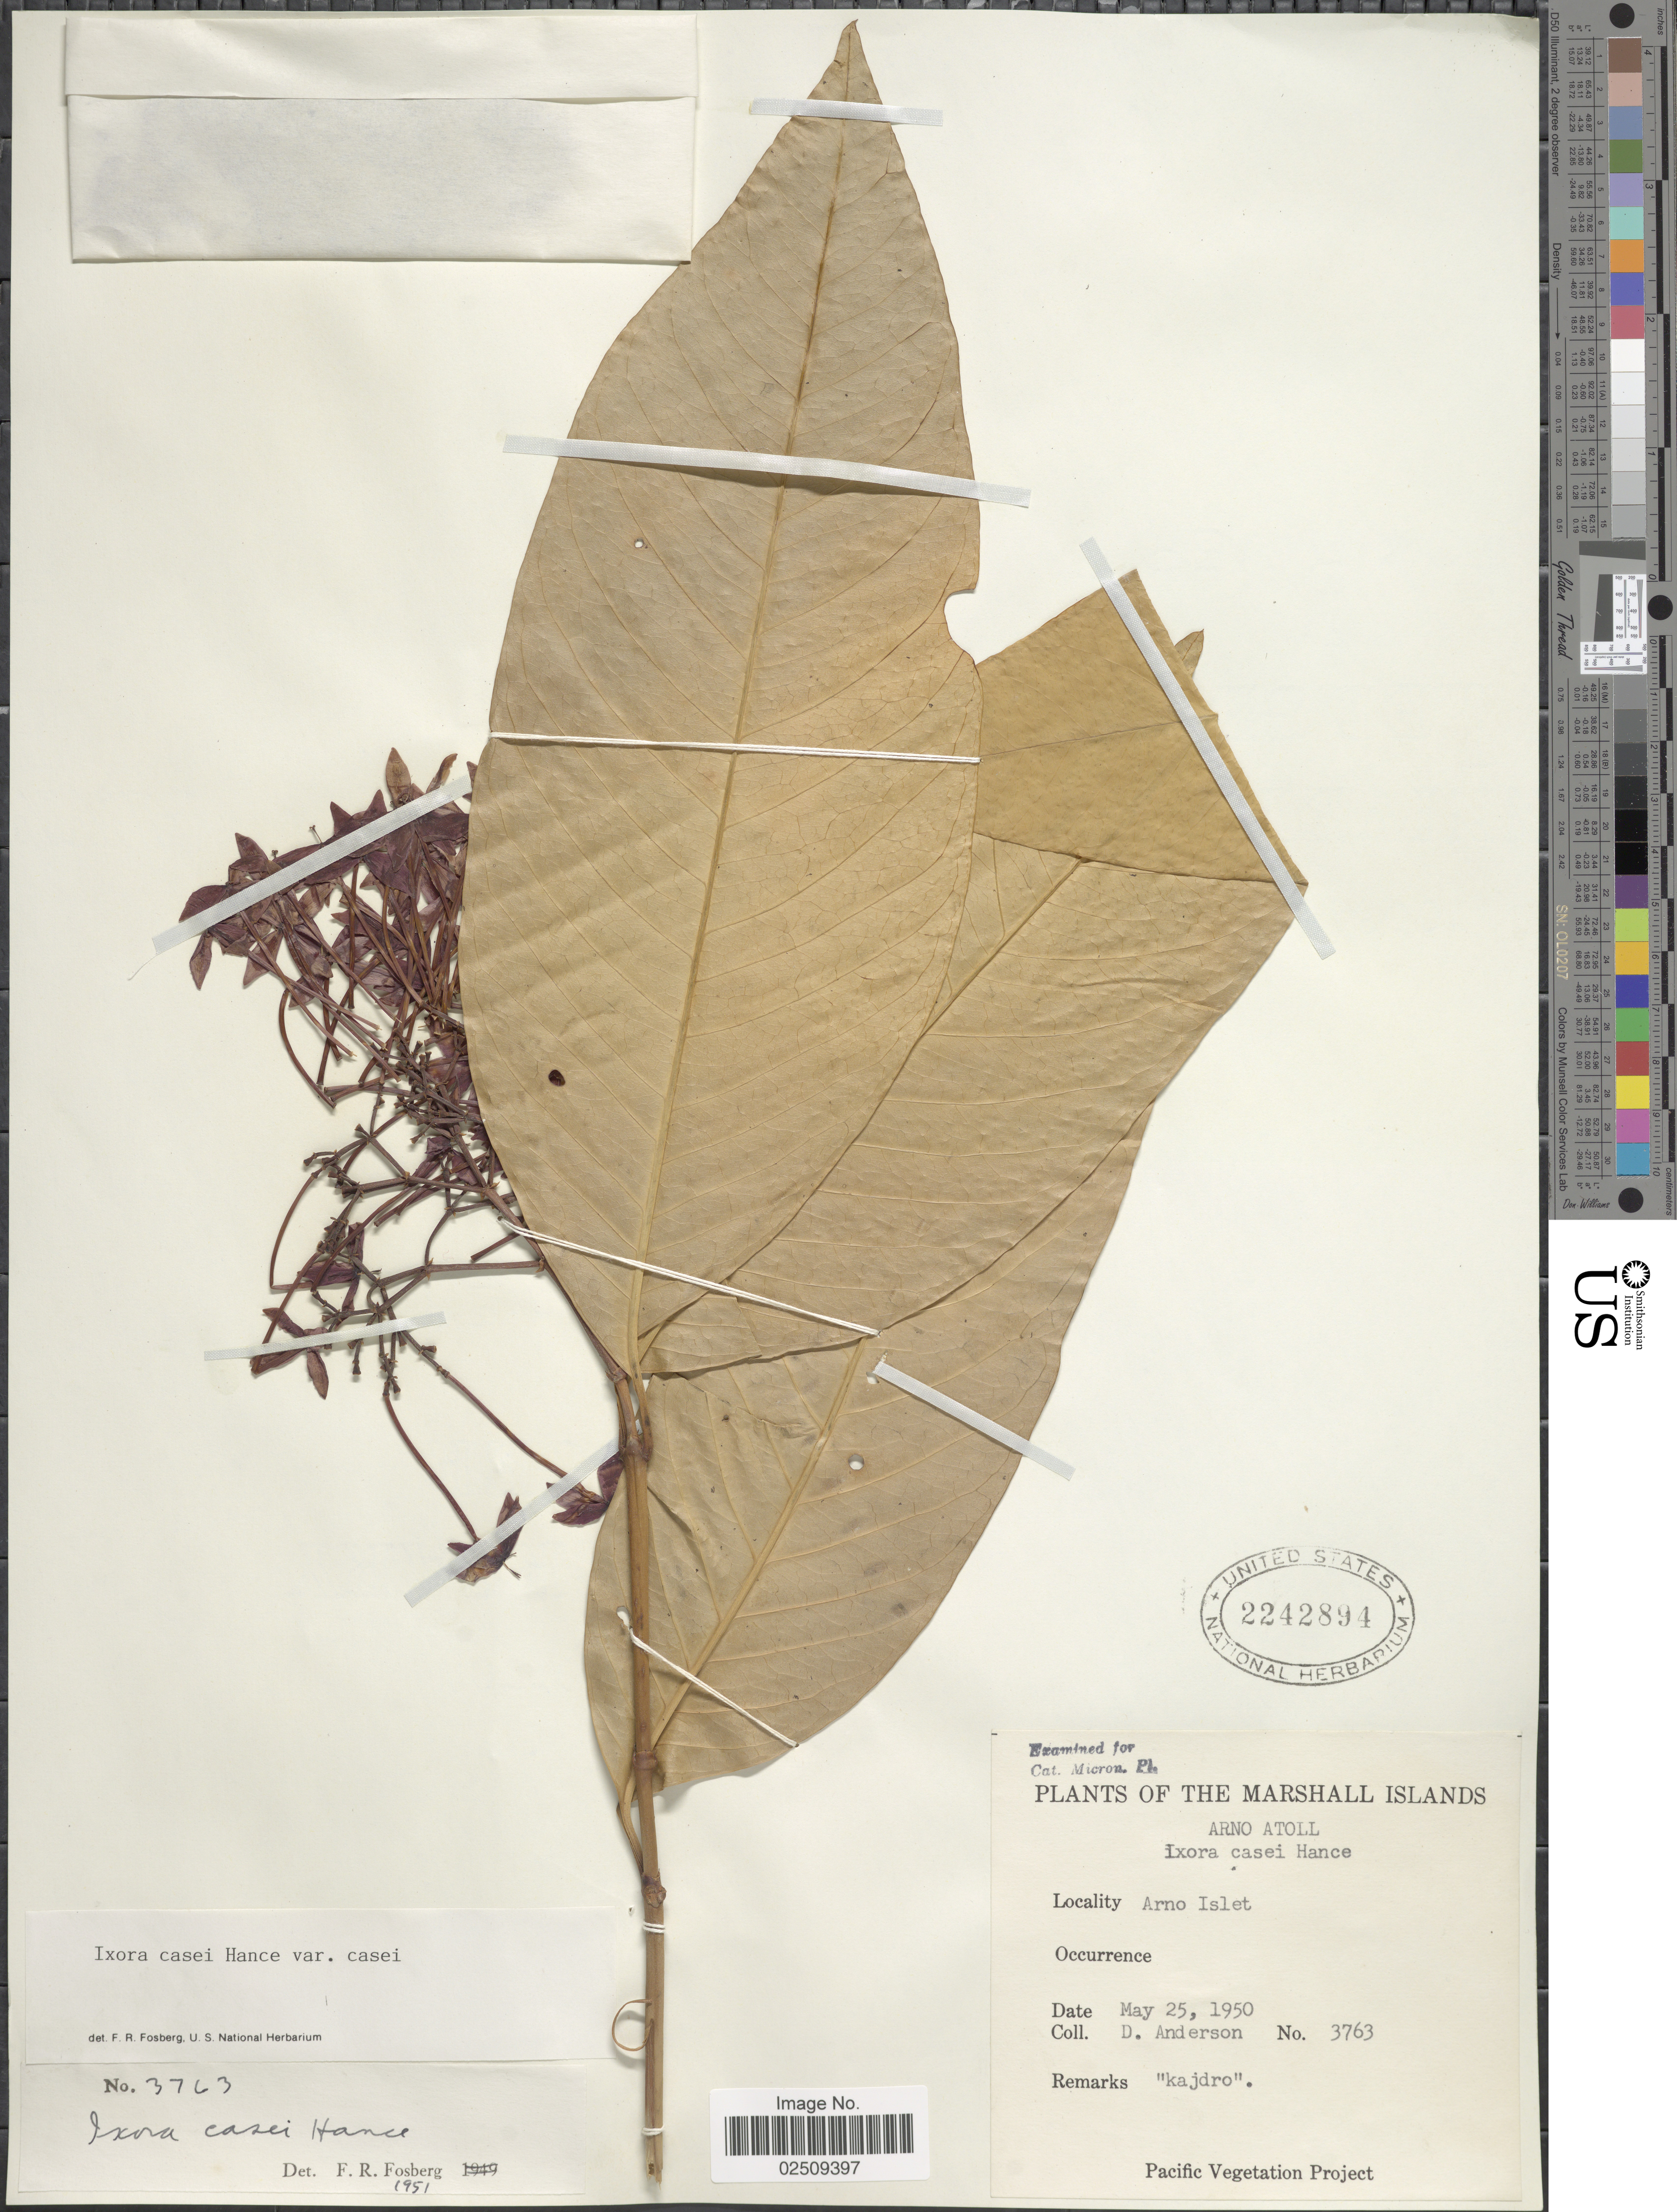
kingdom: Plantae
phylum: Tracheophyta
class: Magnoliopsida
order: Gentianales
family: Rubiaceae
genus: Ixora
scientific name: Ixora casei var. casei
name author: Hance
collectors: D. Anderson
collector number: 3763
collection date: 1950-05-25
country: Marshall Islands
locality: The Marshall Islands, Arno Atoll, Arno Islet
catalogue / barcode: US 2242894